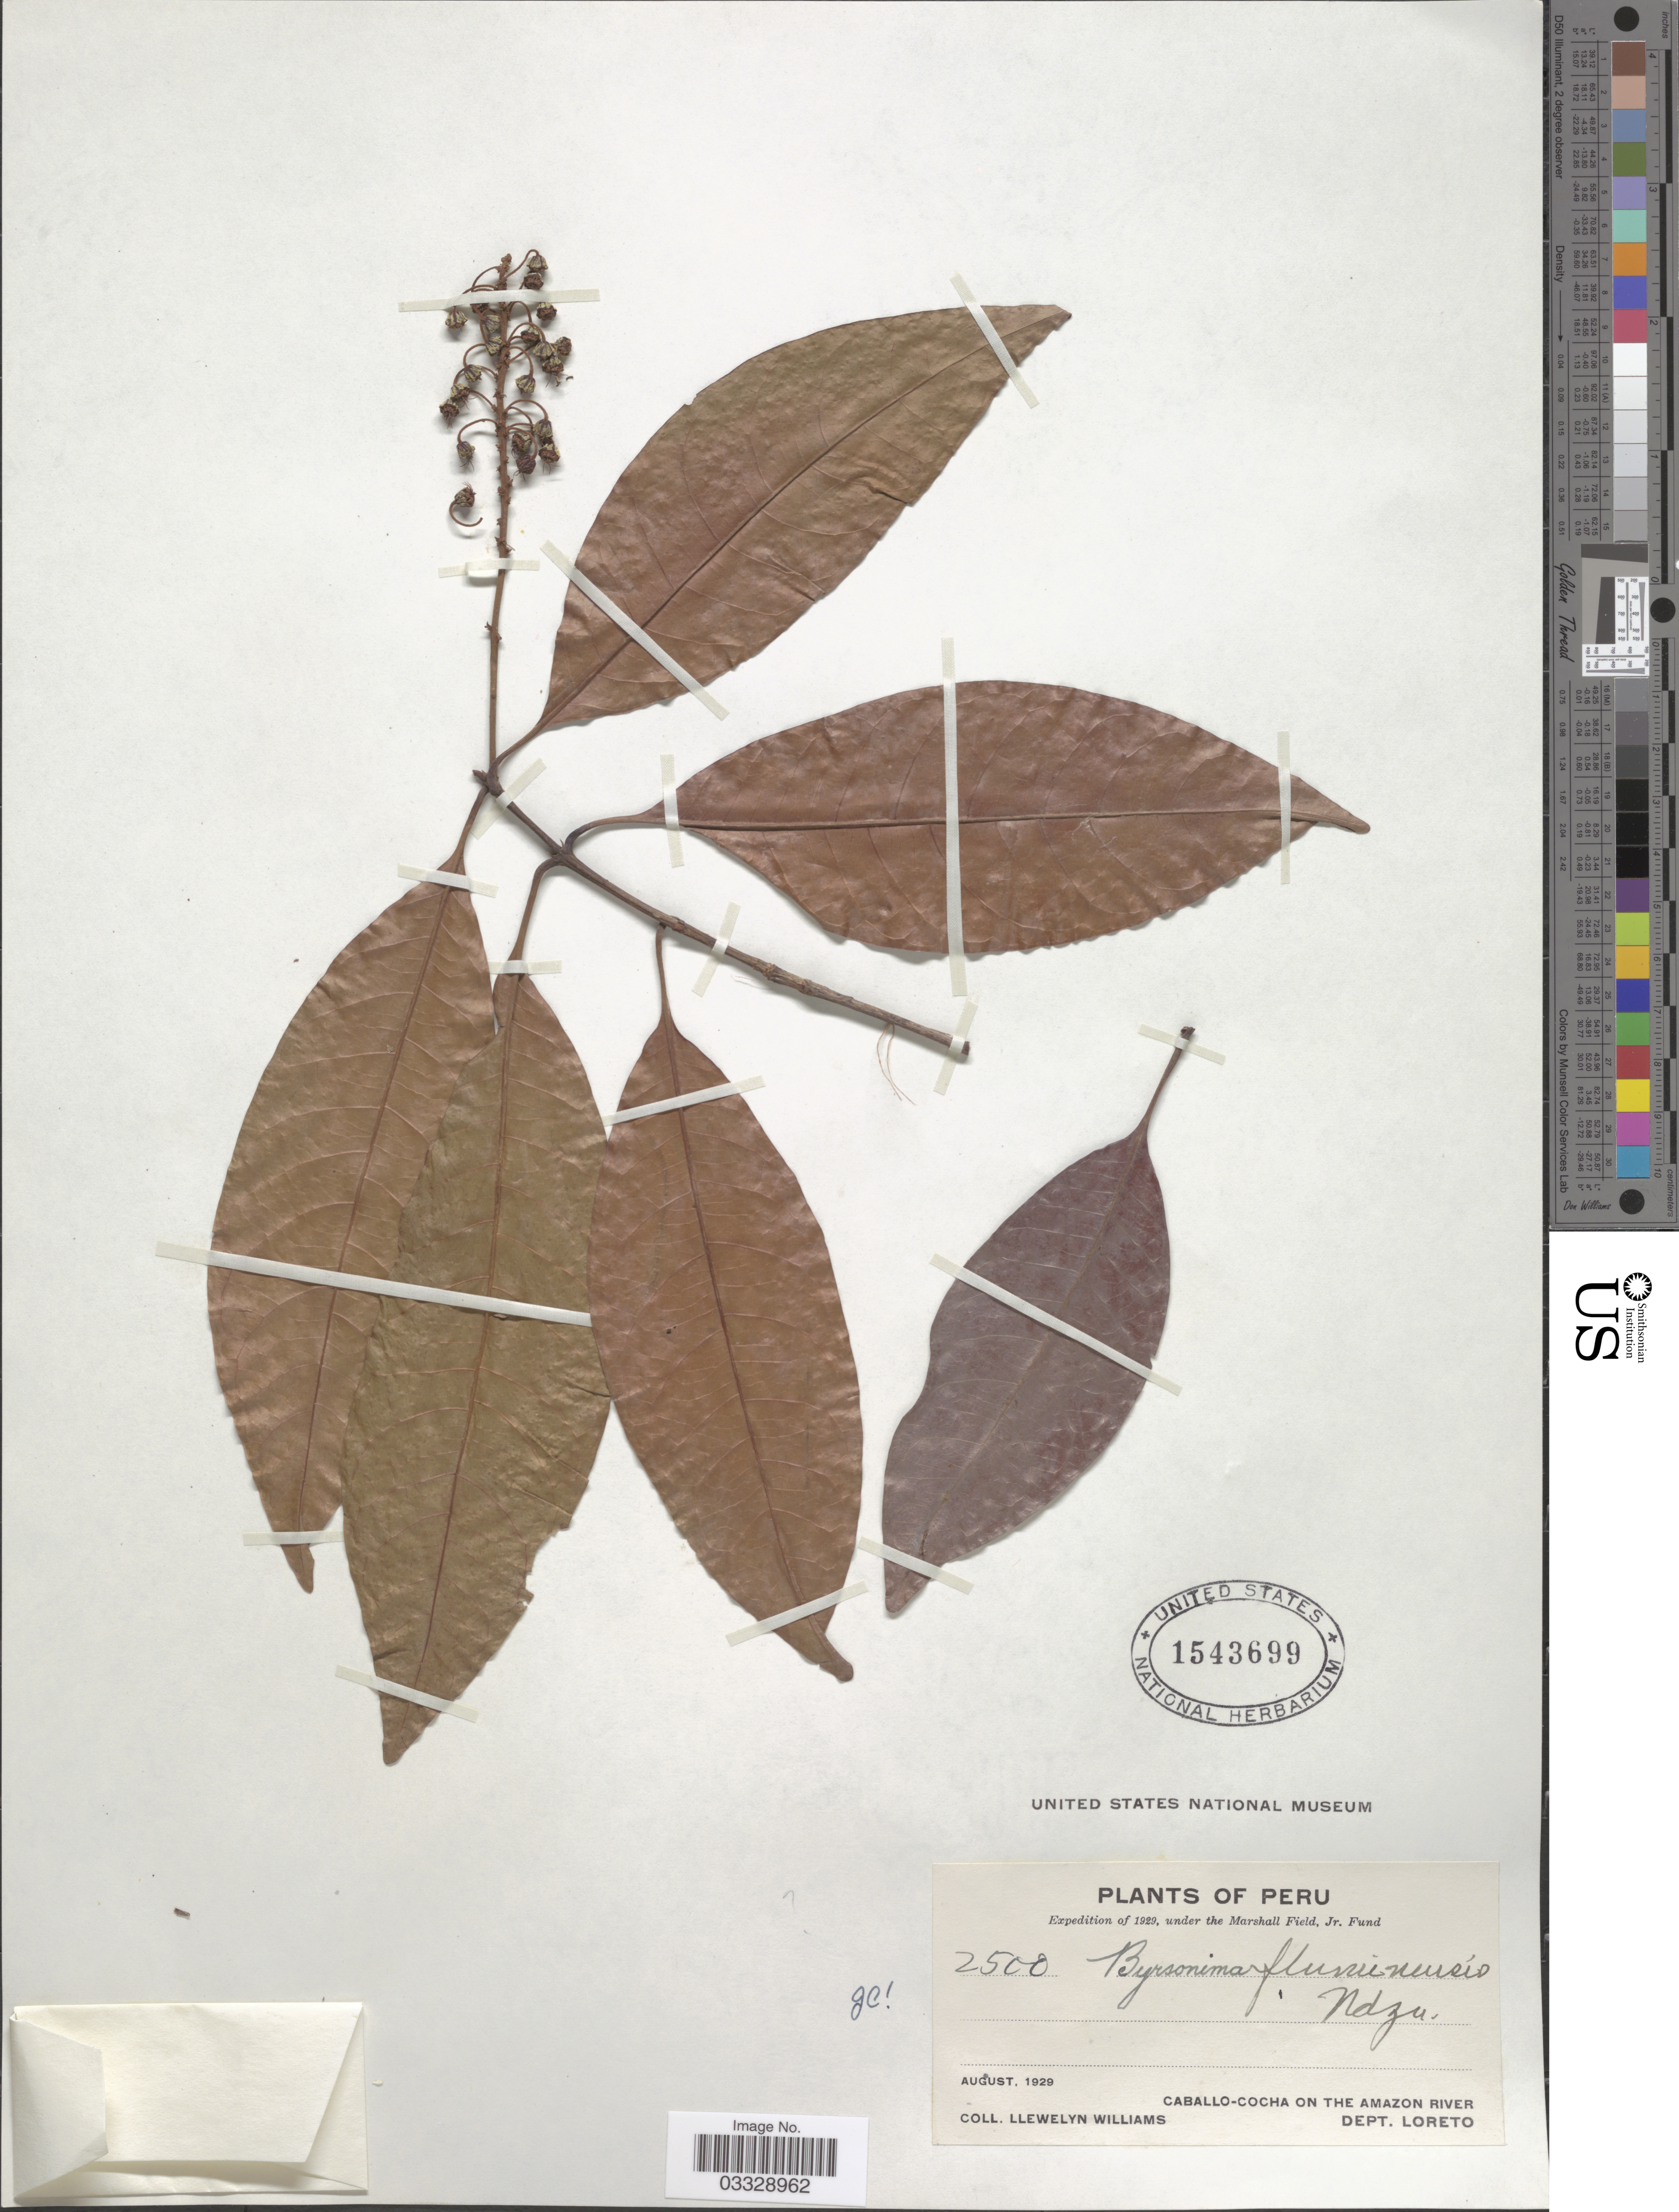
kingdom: Plantae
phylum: Tracheophyta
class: Magnoliopsida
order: Malpighiales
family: Malpighiaceae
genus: Byrsonima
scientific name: Byrsonima fluminensis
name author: Nied.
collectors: Ll. Williams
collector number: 2500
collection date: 1929-08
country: Peru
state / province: Loreto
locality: Caballo-Cocha on the Amazon River. Dept. Loreto.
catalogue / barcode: US 1543699